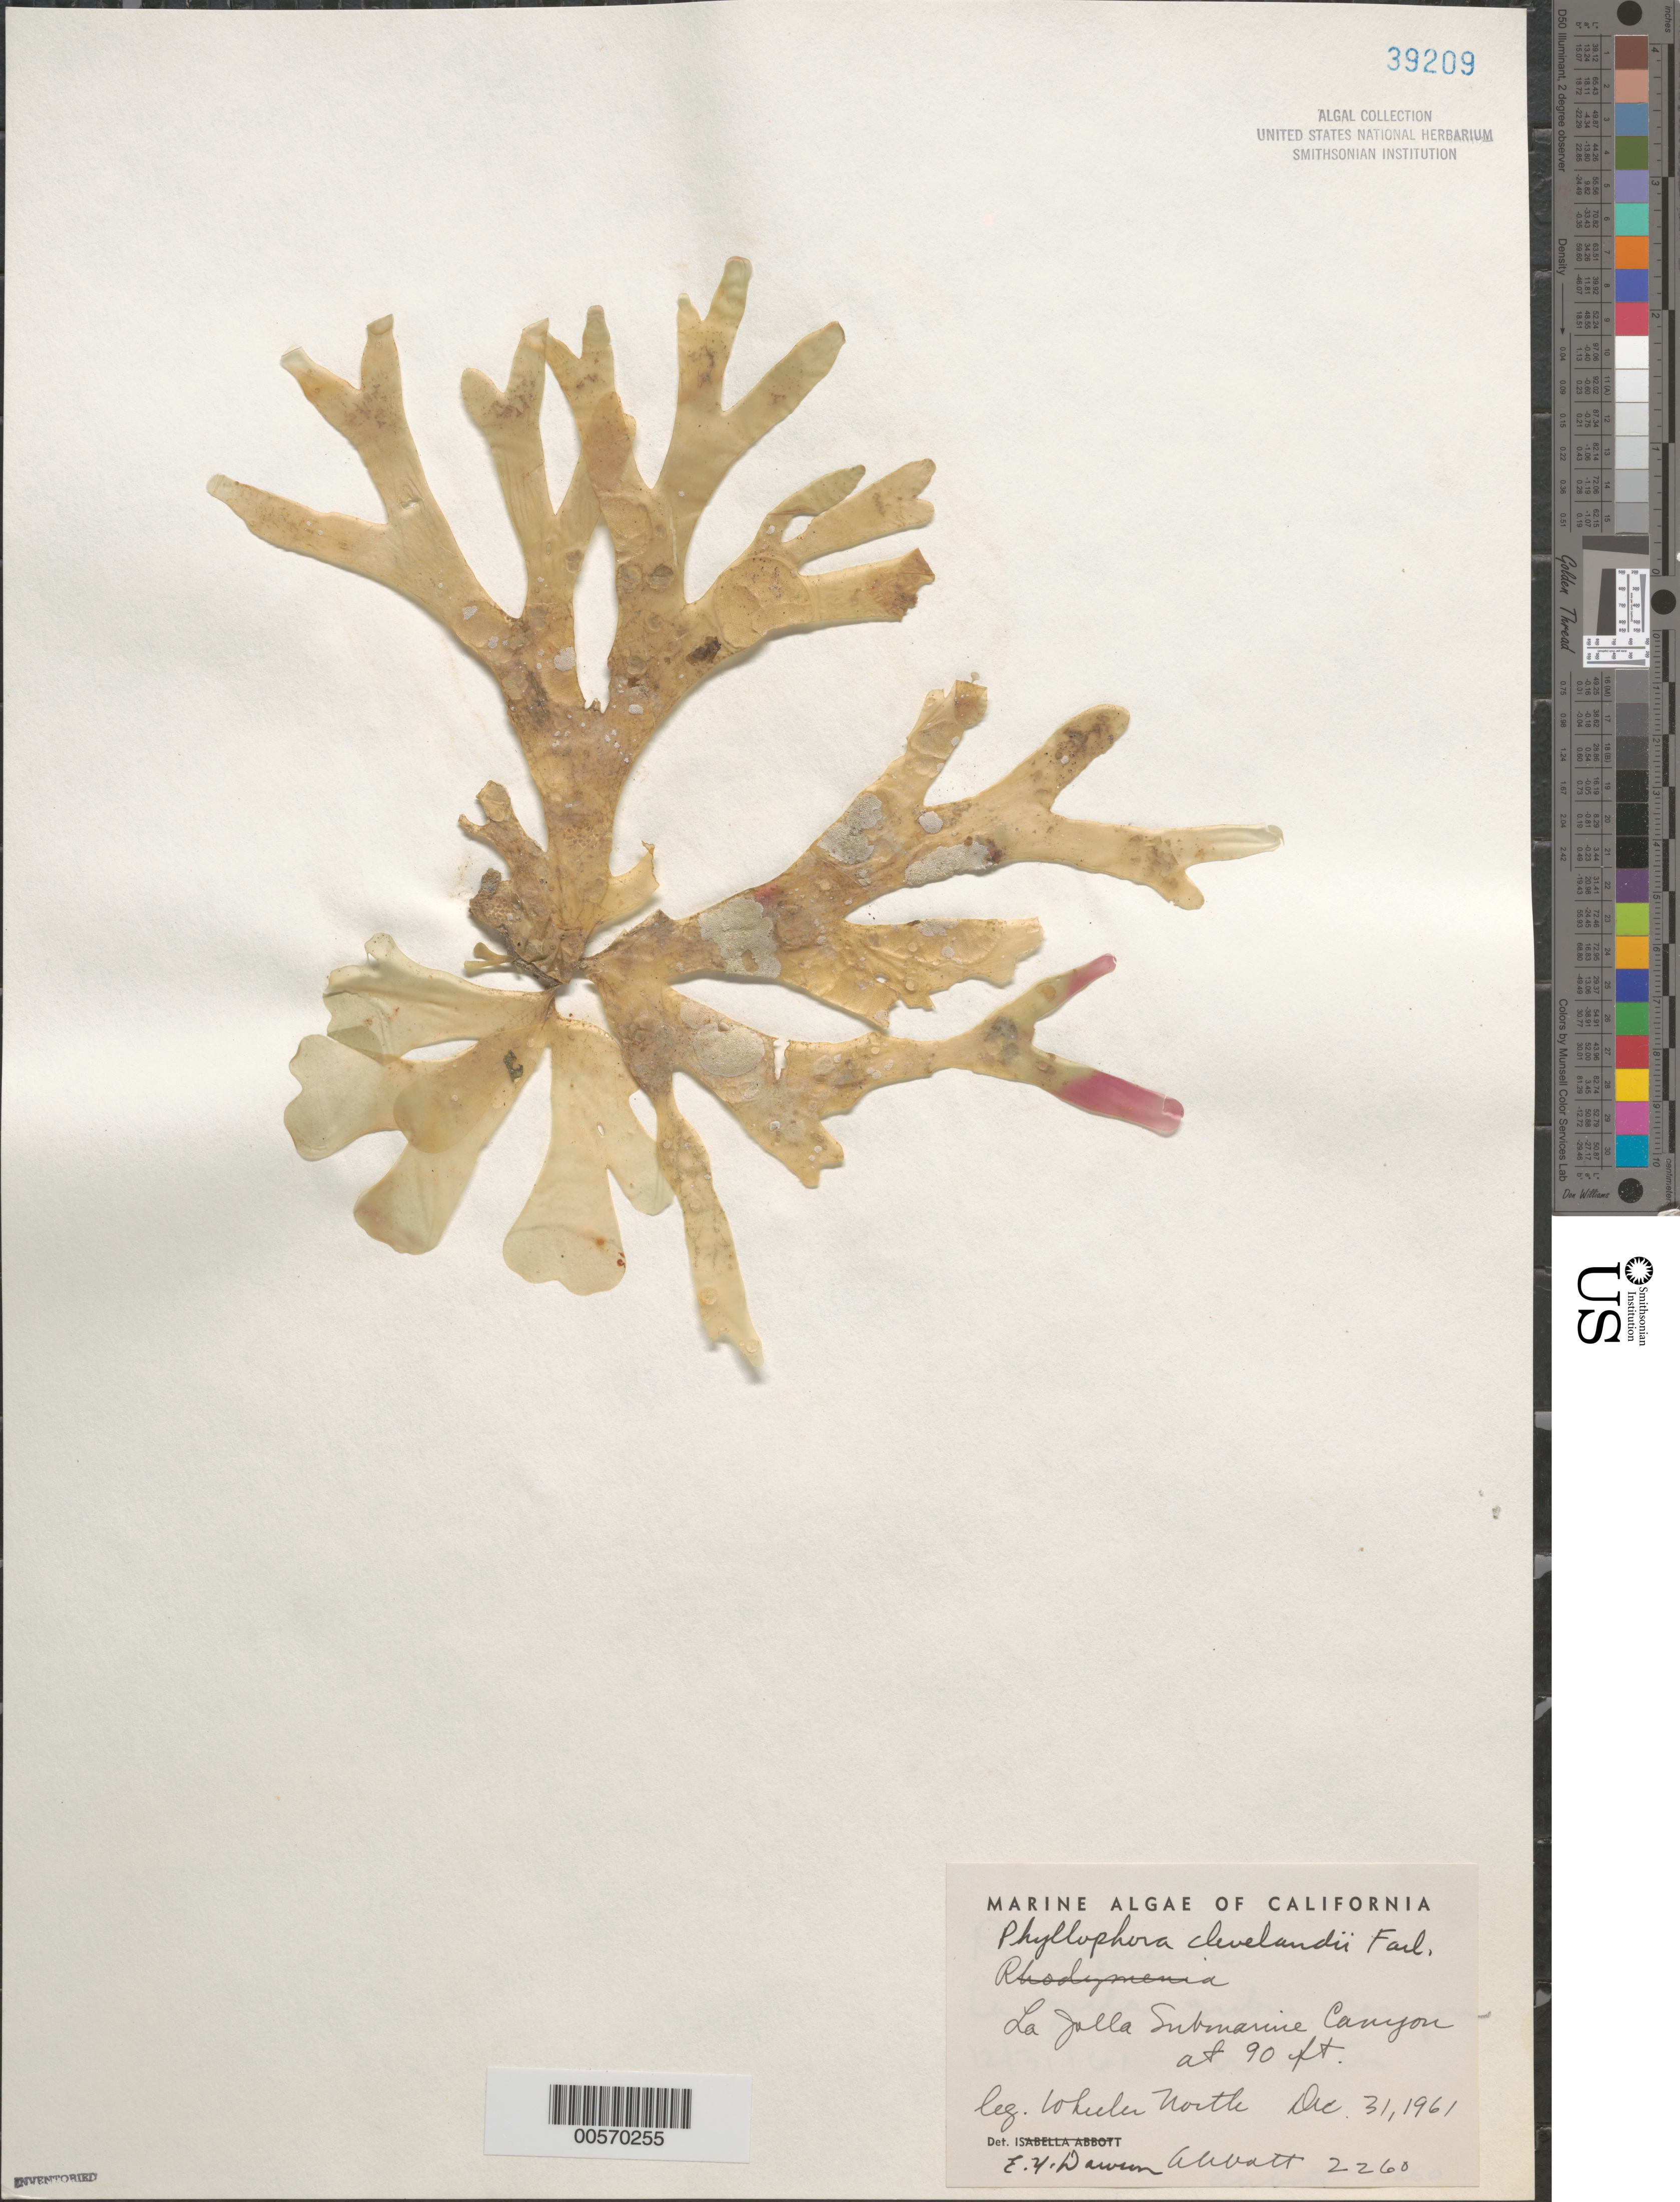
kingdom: Plantae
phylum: Rhodophyta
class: Florideophyceae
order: Gigartinales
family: Phyllophoraceae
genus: Ozophora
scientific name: Ozophora clevelandii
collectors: W. North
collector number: IAA 2260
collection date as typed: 31 Dec 1961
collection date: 1961-12-31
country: United States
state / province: California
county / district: San Diego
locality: La Jolla Submarine Canyon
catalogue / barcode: US 39209